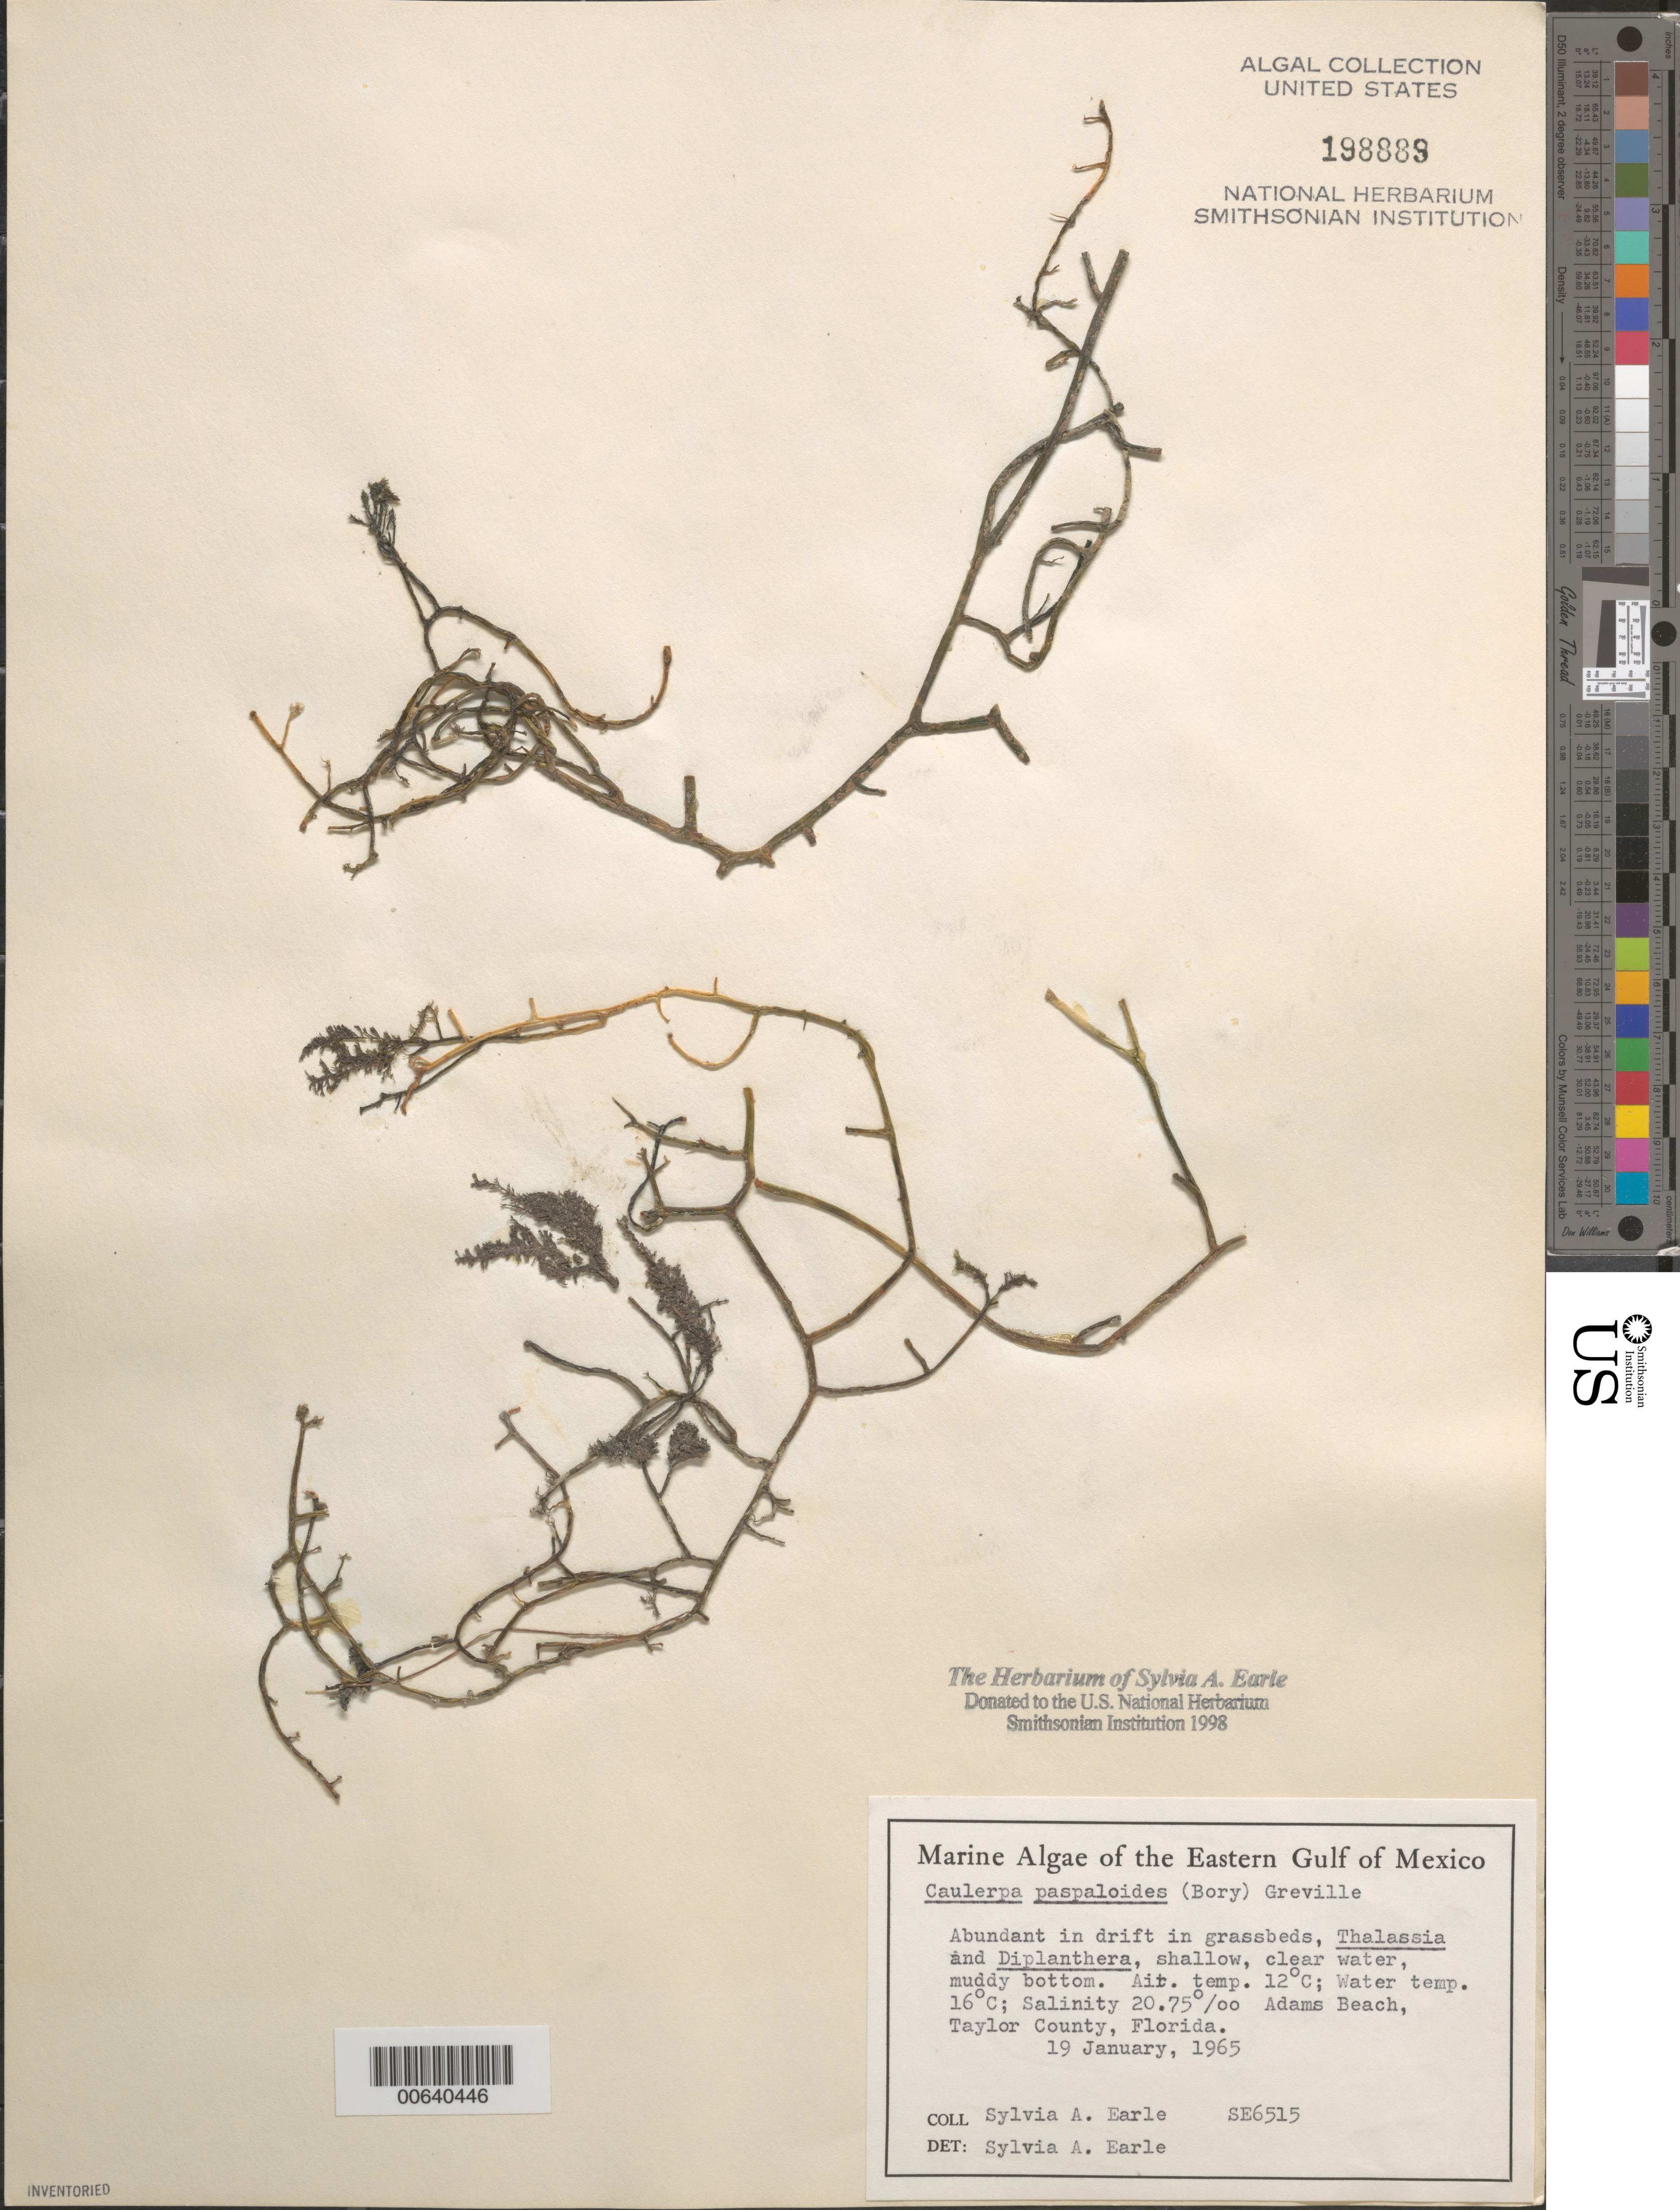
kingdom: Plantae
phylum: Chlorophyta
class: Ulvophyceae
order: Bryopsidales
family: Caulerpaceae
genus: Caulerpa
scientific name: Caulerpa paspaloides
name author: (Bory) Grev.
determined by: Earle, S. A.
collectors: S. A. Earle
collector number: Se 6515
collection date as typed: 19 Jan 1965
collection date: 1965-01-19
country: United States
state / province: Florida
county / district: Taylor County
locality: Adams Beach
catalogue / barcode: US 198889